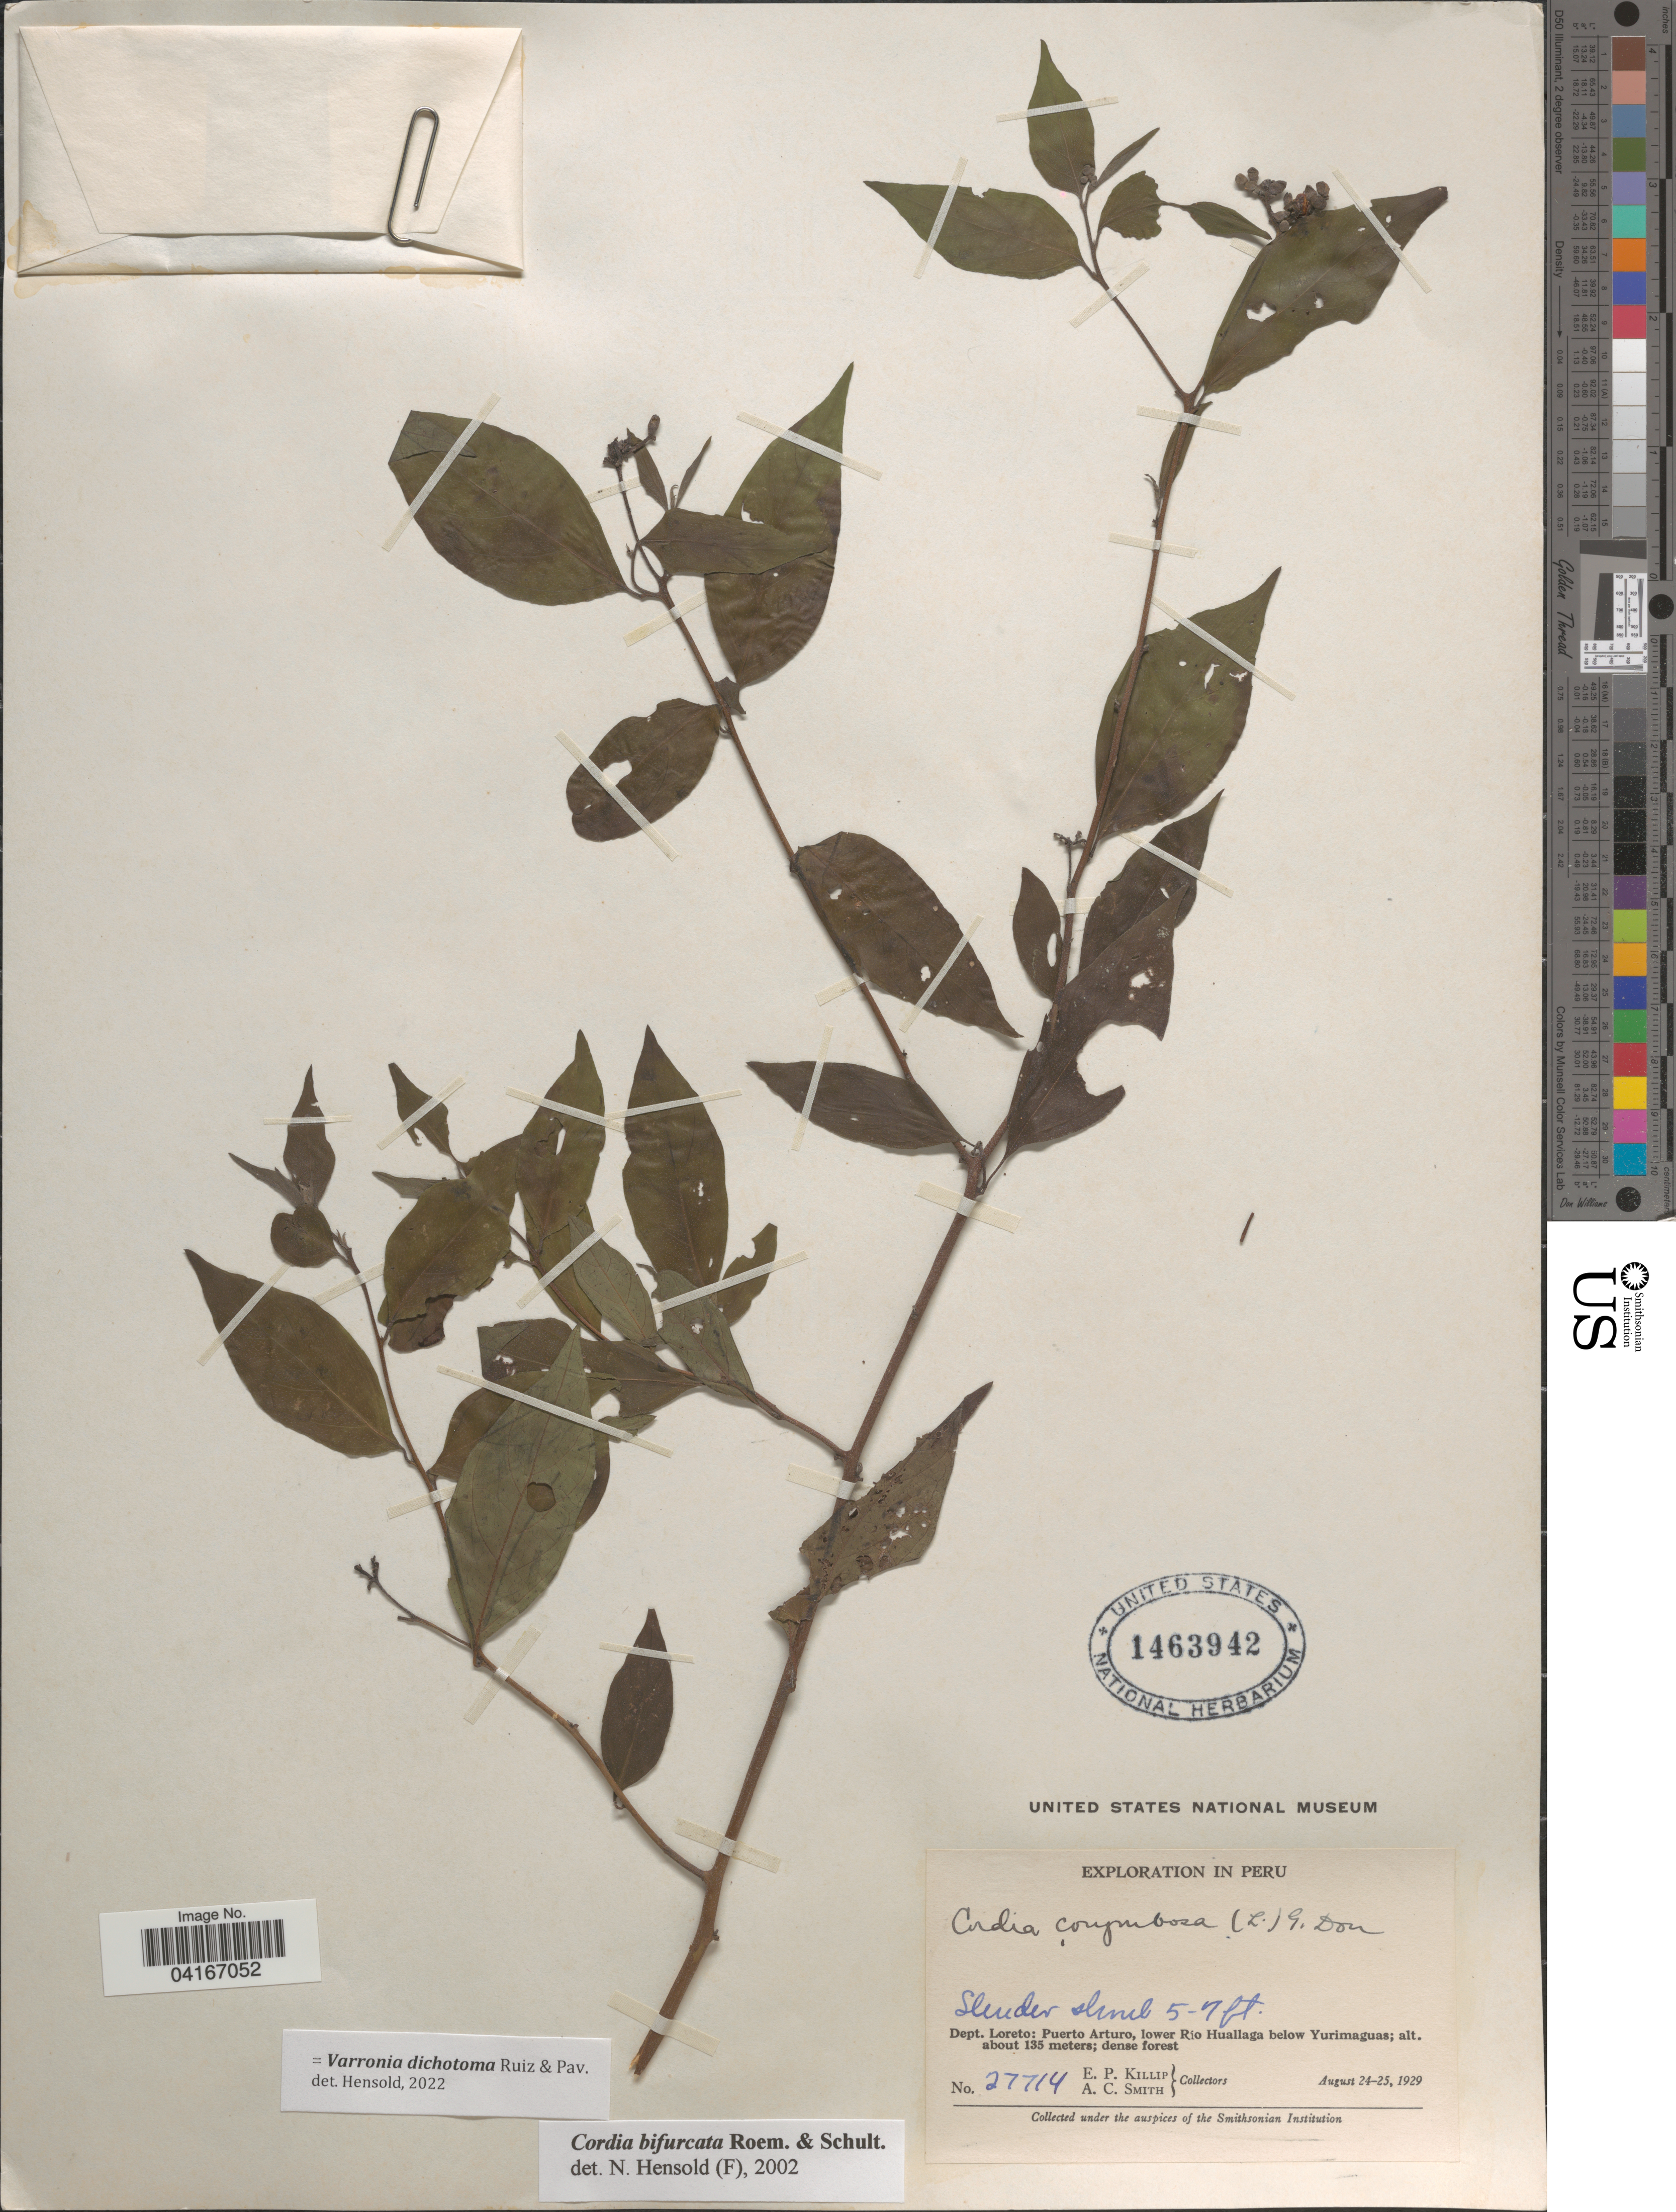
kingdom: Plantae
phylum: Tracheophyta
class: Magnoliopsida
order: Boraginales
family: Cordiaceae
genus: Varronia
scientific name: Varronia dichotoma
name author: Ruiz & Pav.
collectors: E. P. Killip & A. C. Smith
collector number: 27714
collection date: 1929-08-24/1929-08-25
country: Peru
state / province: Loreto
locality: Exploration in Peru. Dept. Loreto: Puerto Arturo, lower Río Huallaga below Yurimaguas.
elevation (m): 135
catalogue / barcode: US 1463942